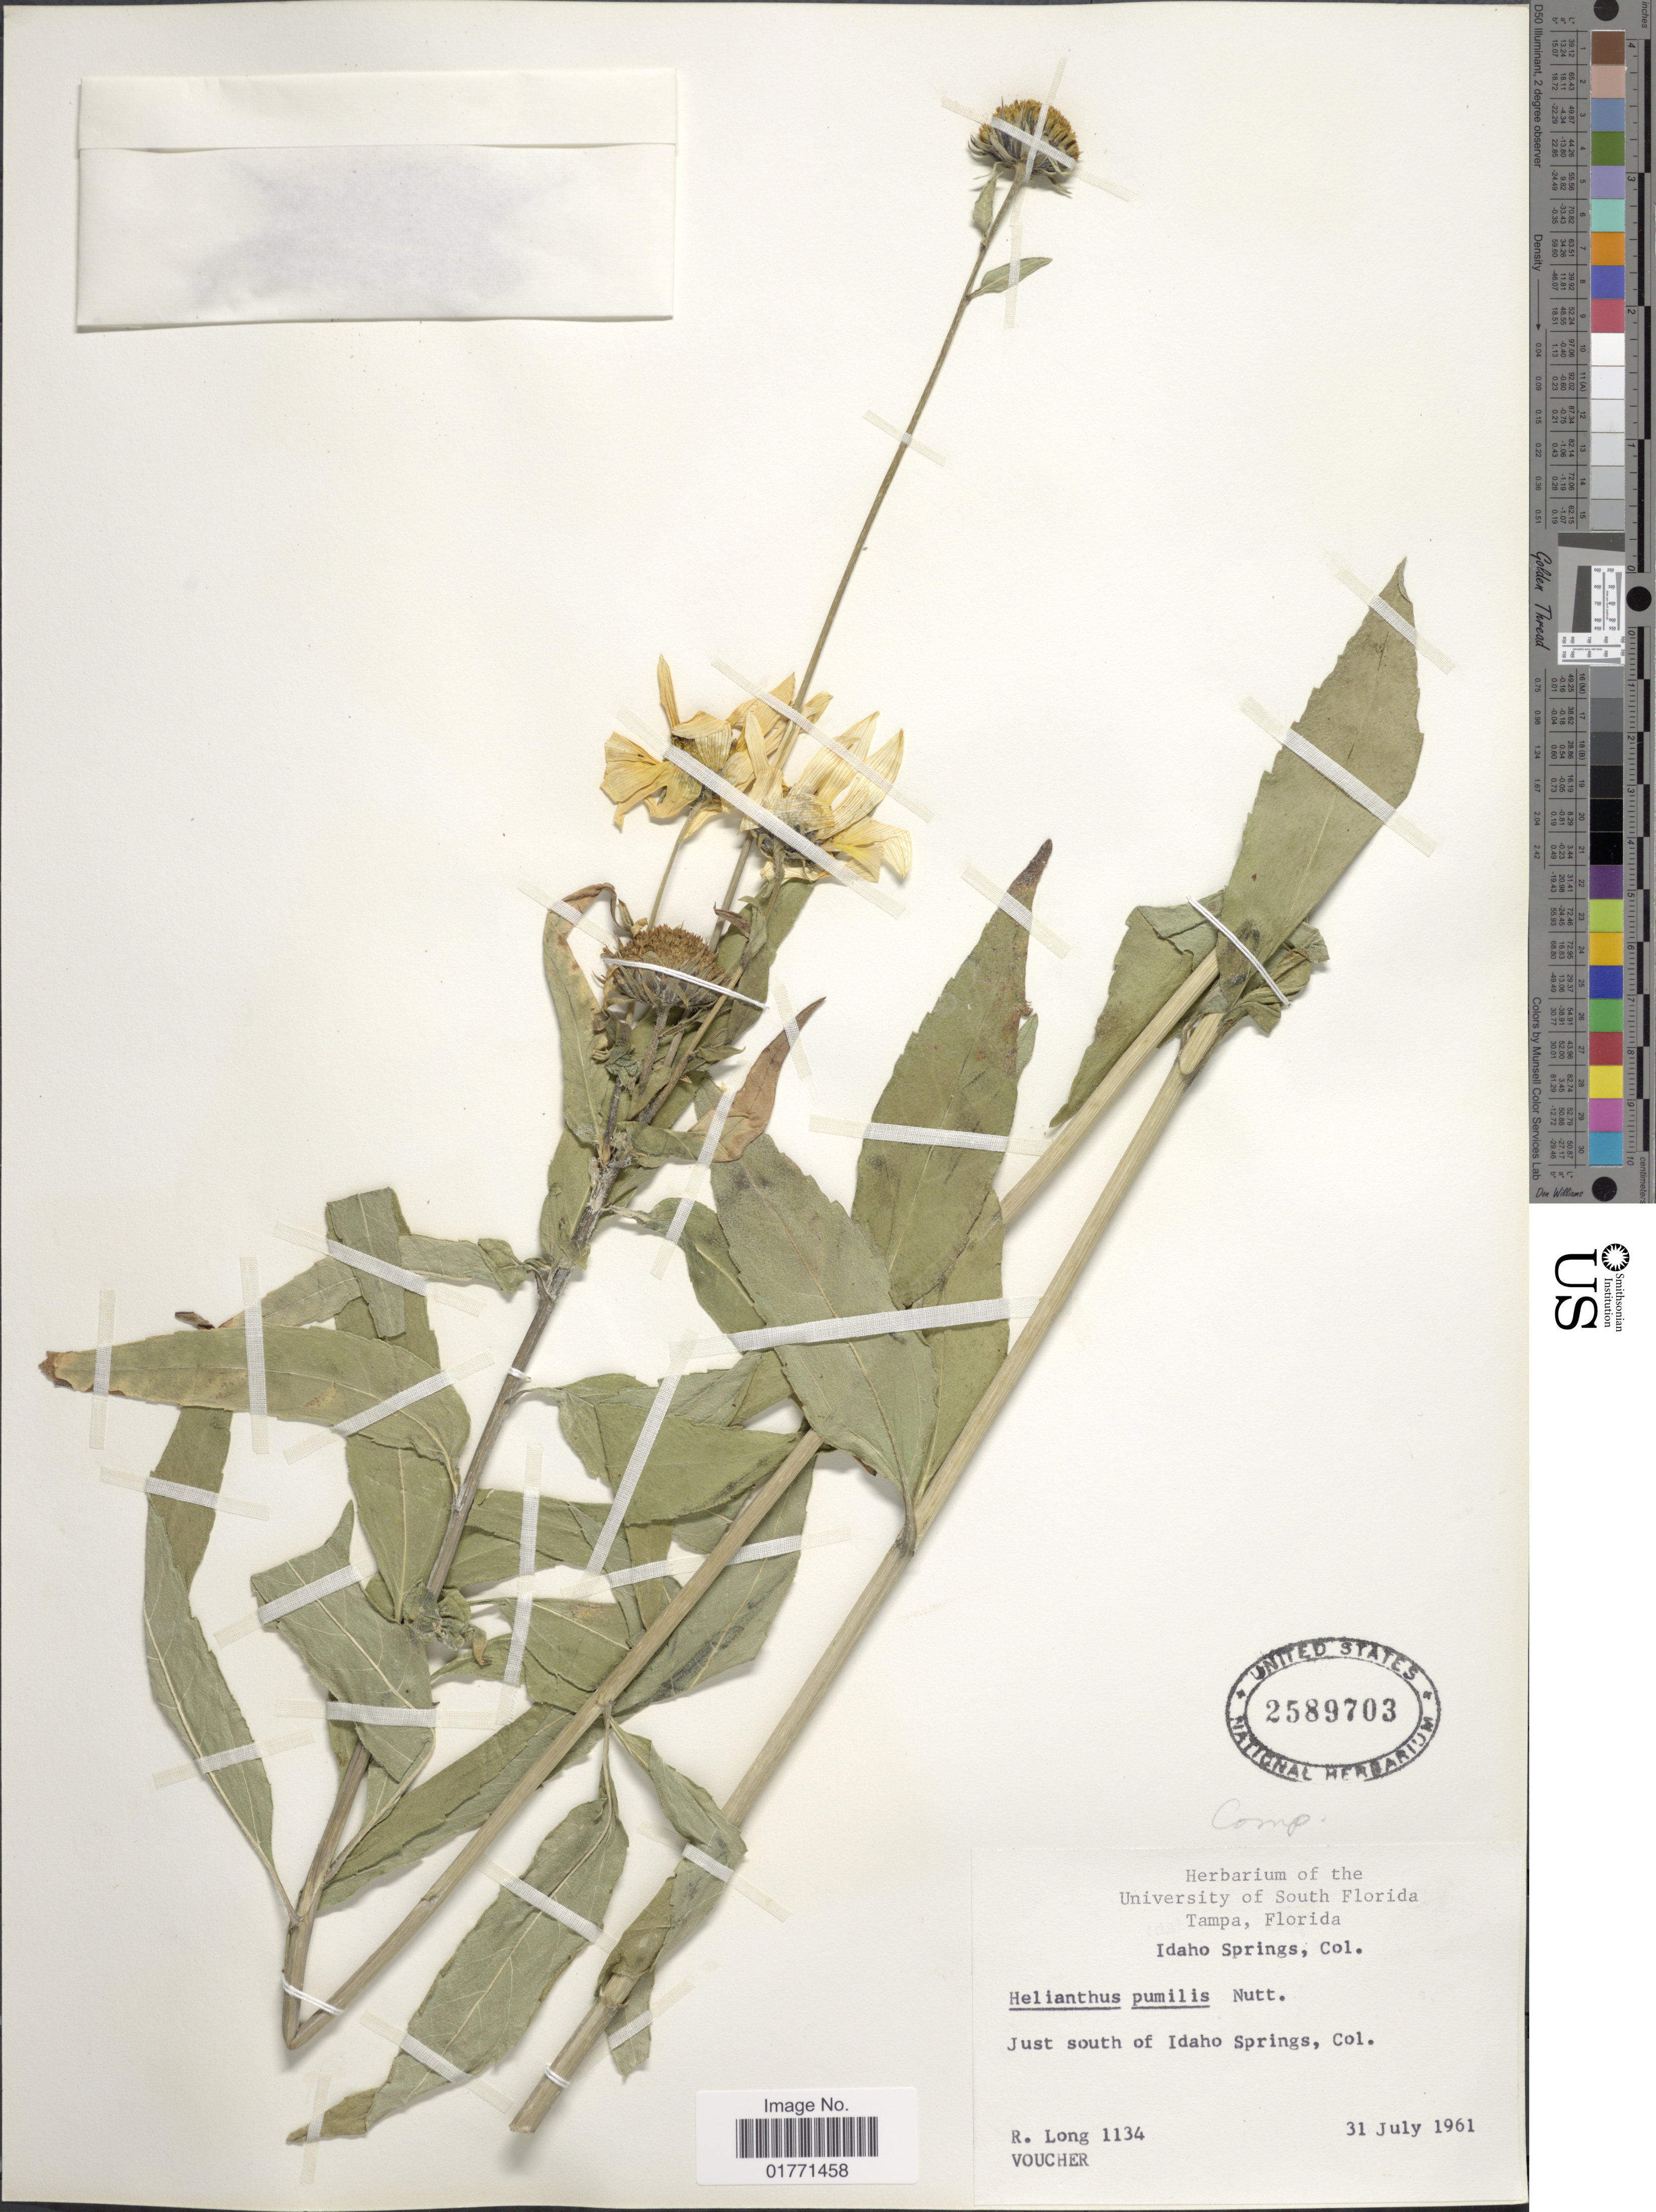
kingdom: Plantae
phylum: Tracheophyta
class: Magnoliopsida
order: Asterales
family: Asteraceae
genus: Helianthus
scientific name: Helianthus pumilis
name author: Nutt.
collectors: R. Long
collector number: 1134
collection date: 1961-07-31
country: United States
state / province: Colorado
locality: Idaho Springs, Col. Just south of Idaho Springs, Col.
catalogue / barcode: US 2589703